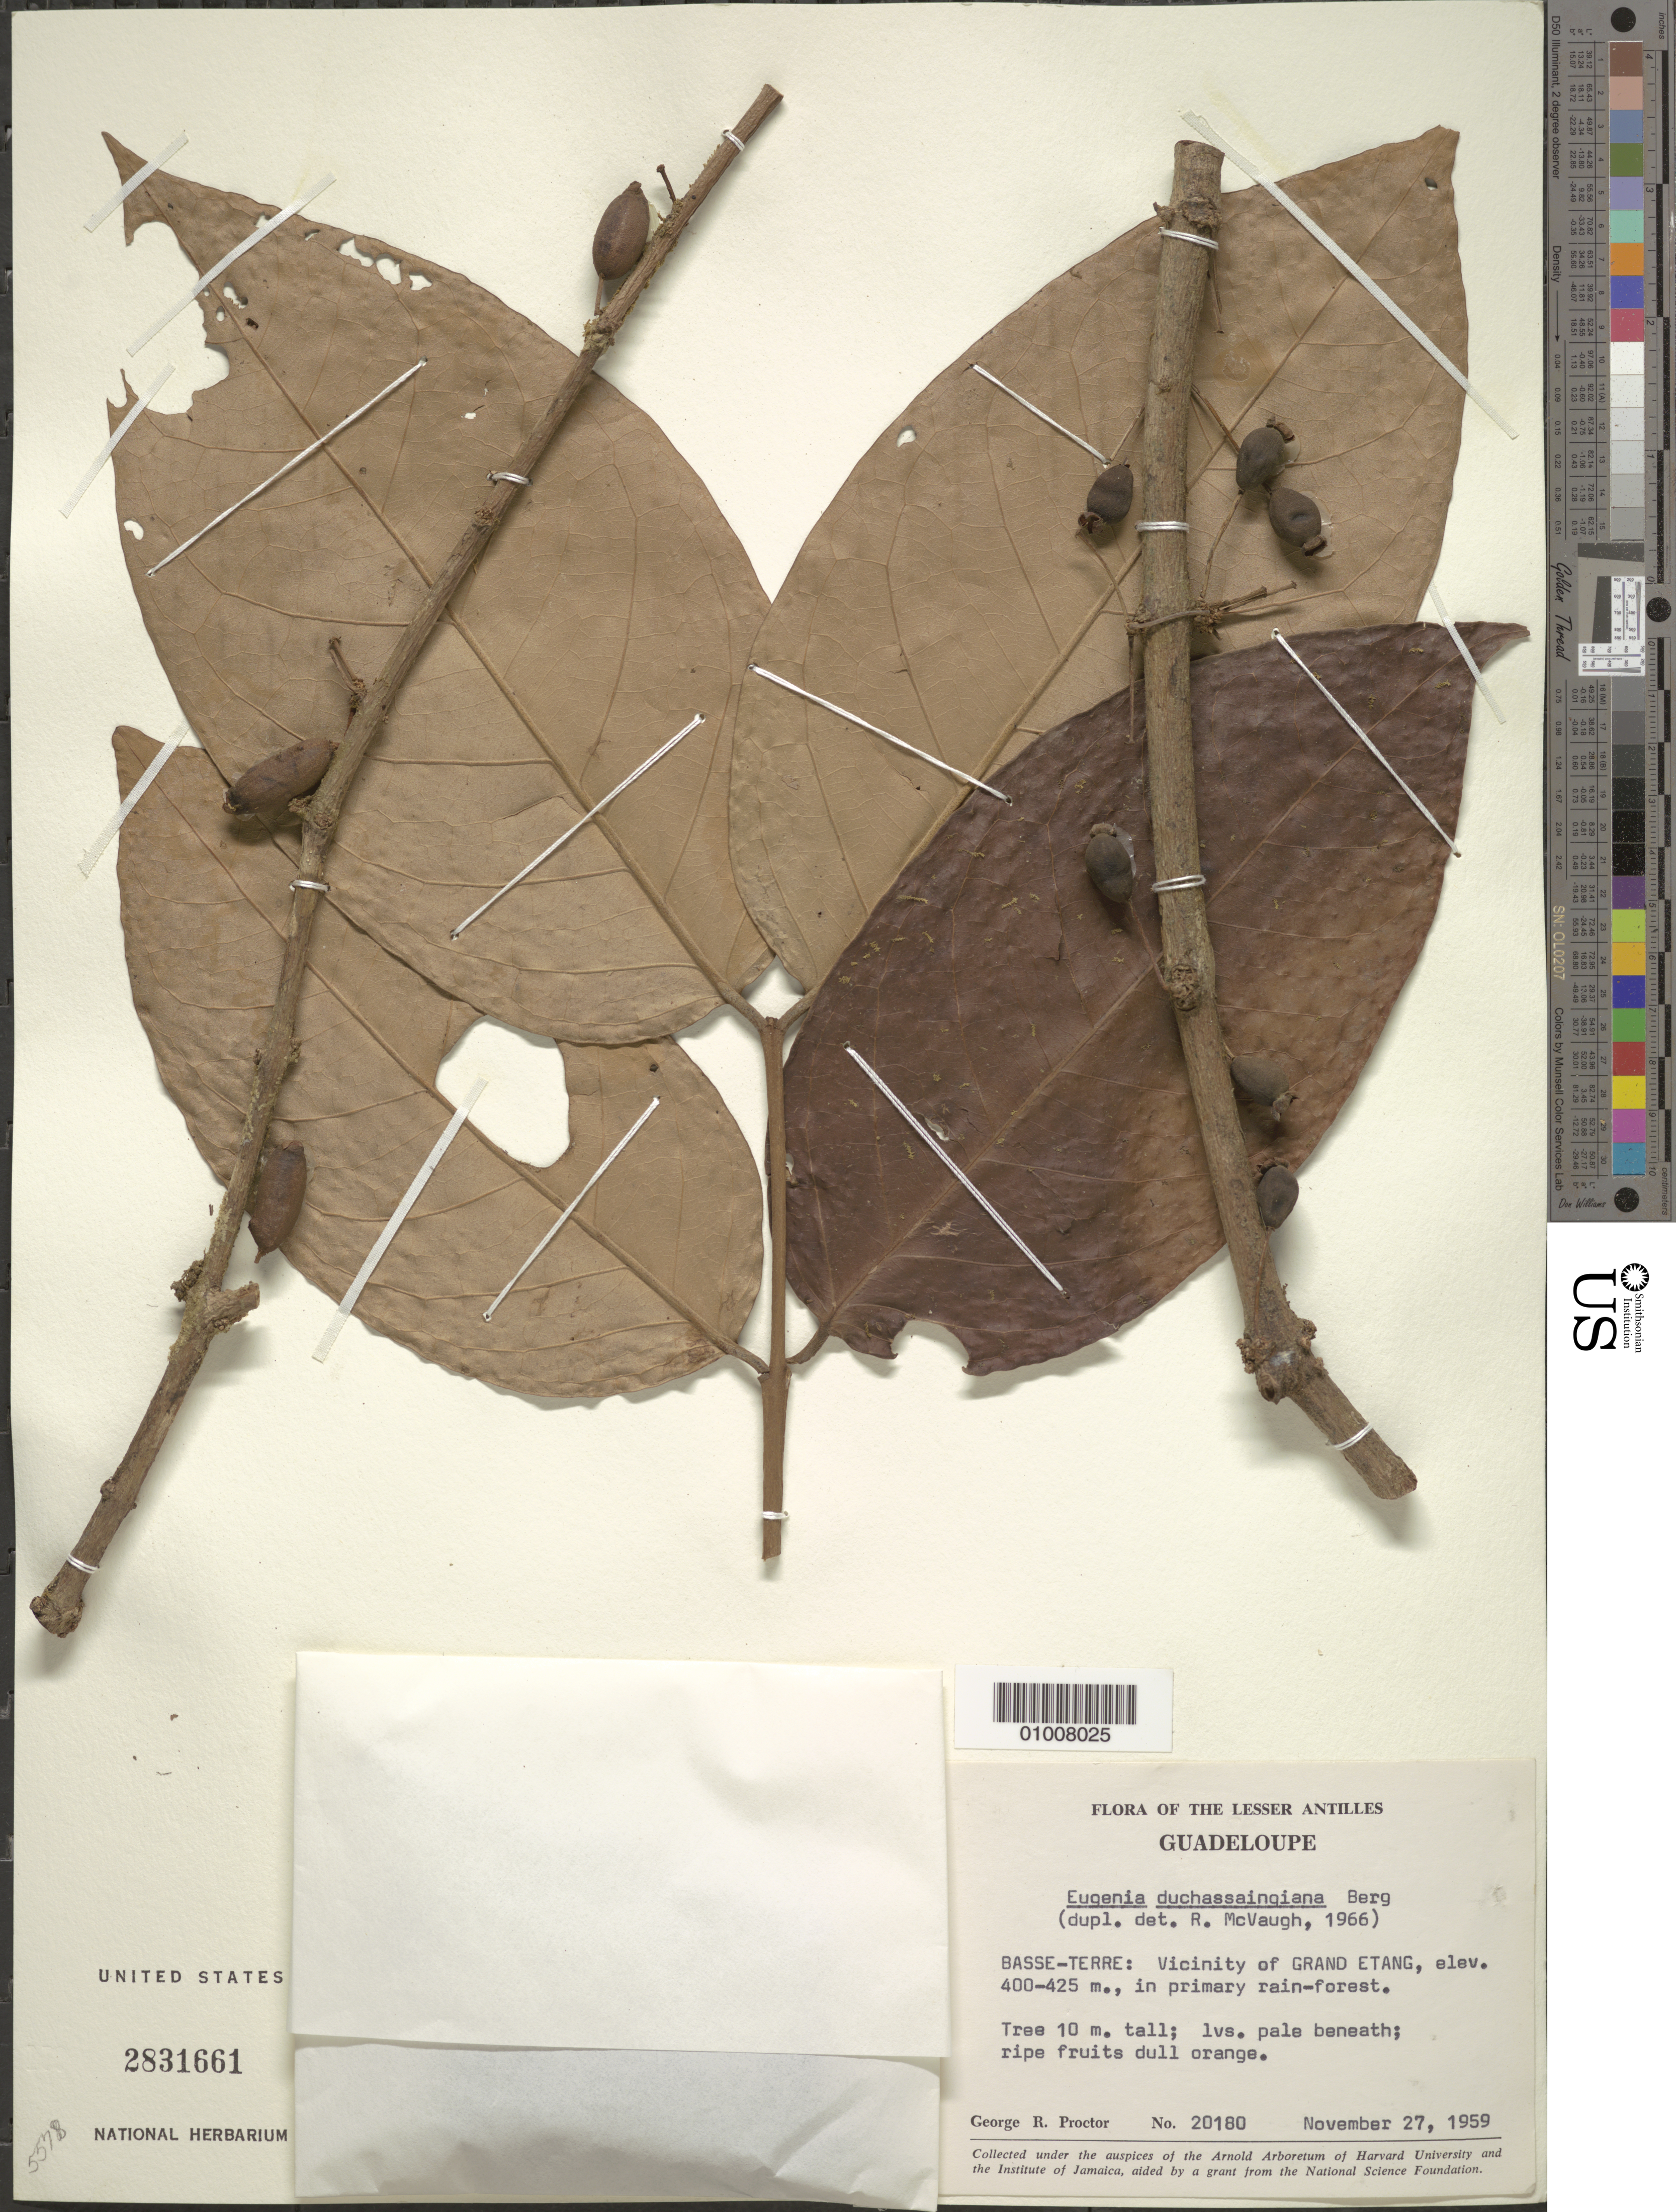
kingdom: Plantae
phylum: Tracheophyta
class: Magnoliopsida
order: Myrtales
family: Myrtaceae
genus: Eugenia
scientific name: Eugenia duchassaingiana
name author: O. Berg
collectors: G. R. Proctor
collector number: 20180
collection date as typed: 27 Nov 1959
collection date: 1959-11-27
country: Guadeloupe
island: Marie Galante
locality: Grand Etang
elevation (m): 400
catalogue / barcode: US 2831661